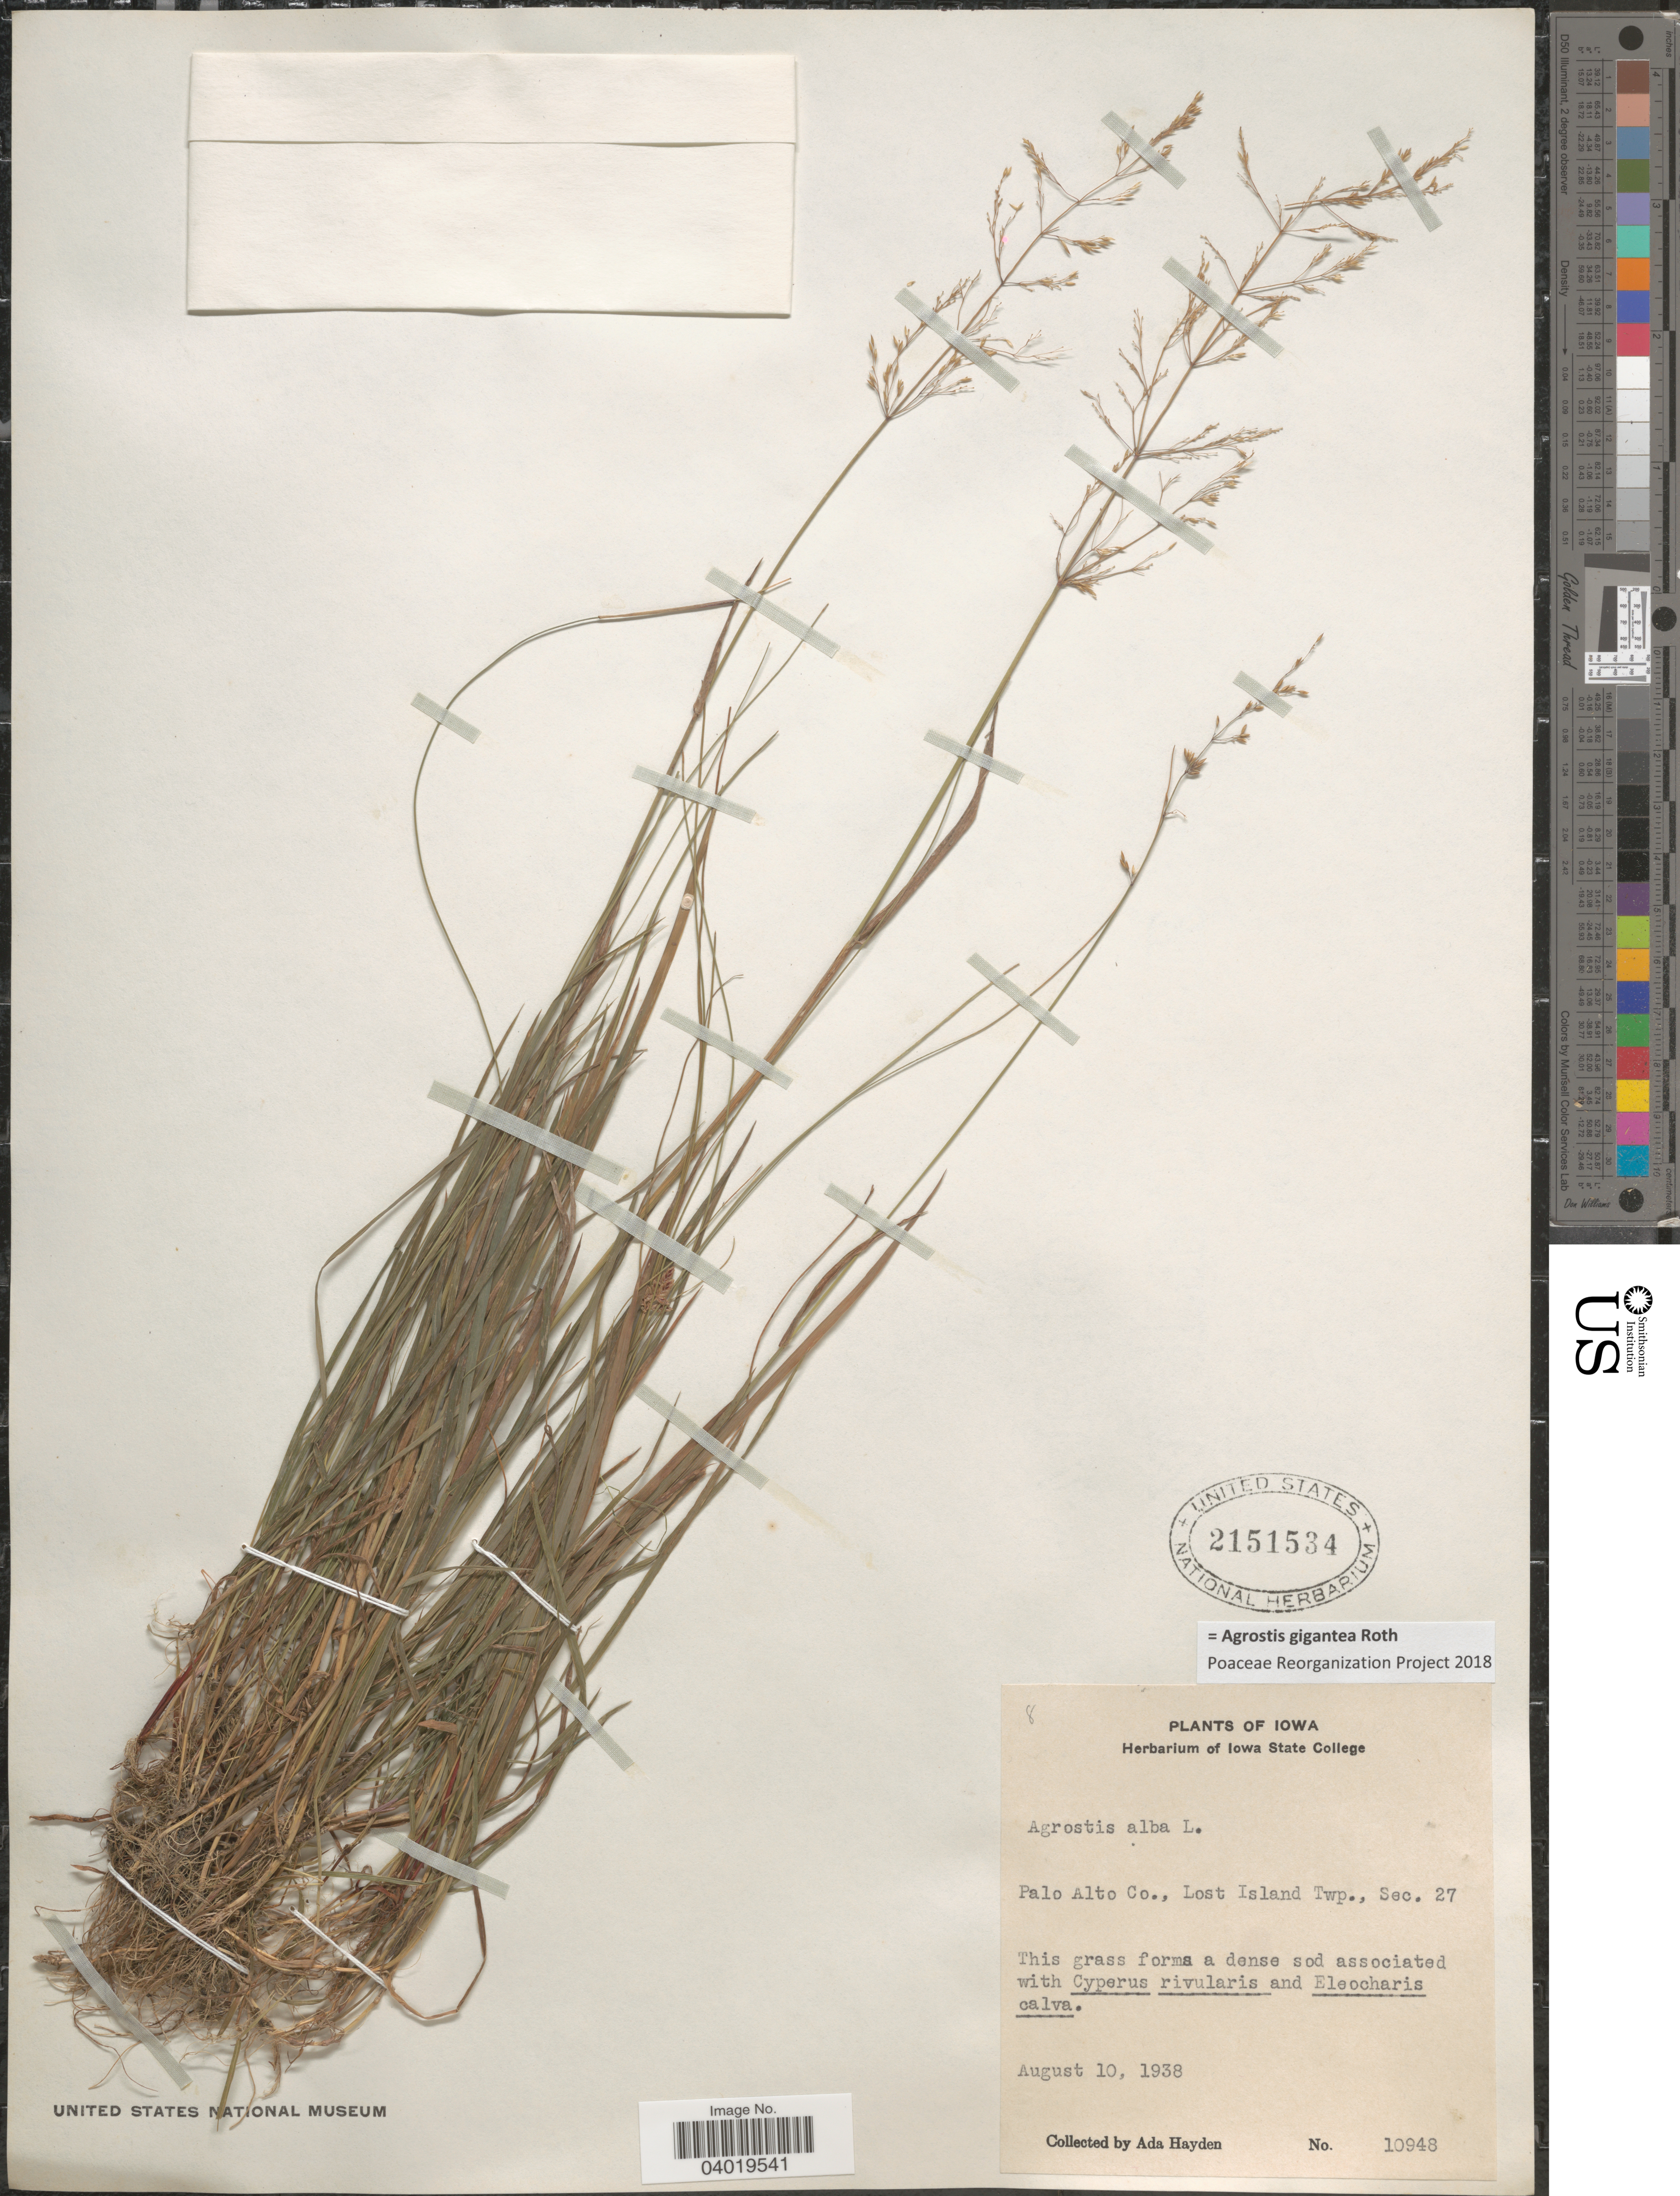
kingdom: Plantae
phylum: Tracheophyta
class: Liliopsida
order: Poales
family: Poaceae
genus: Agrostis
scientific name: Agrostis gigantea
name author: Roth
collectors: Ada Hayden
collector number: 10948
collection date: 1938-08-10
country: United States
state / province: Iowa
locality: Palo Alto Co., Lost Island Twp., Sec. 27.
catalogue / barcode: US 2151534